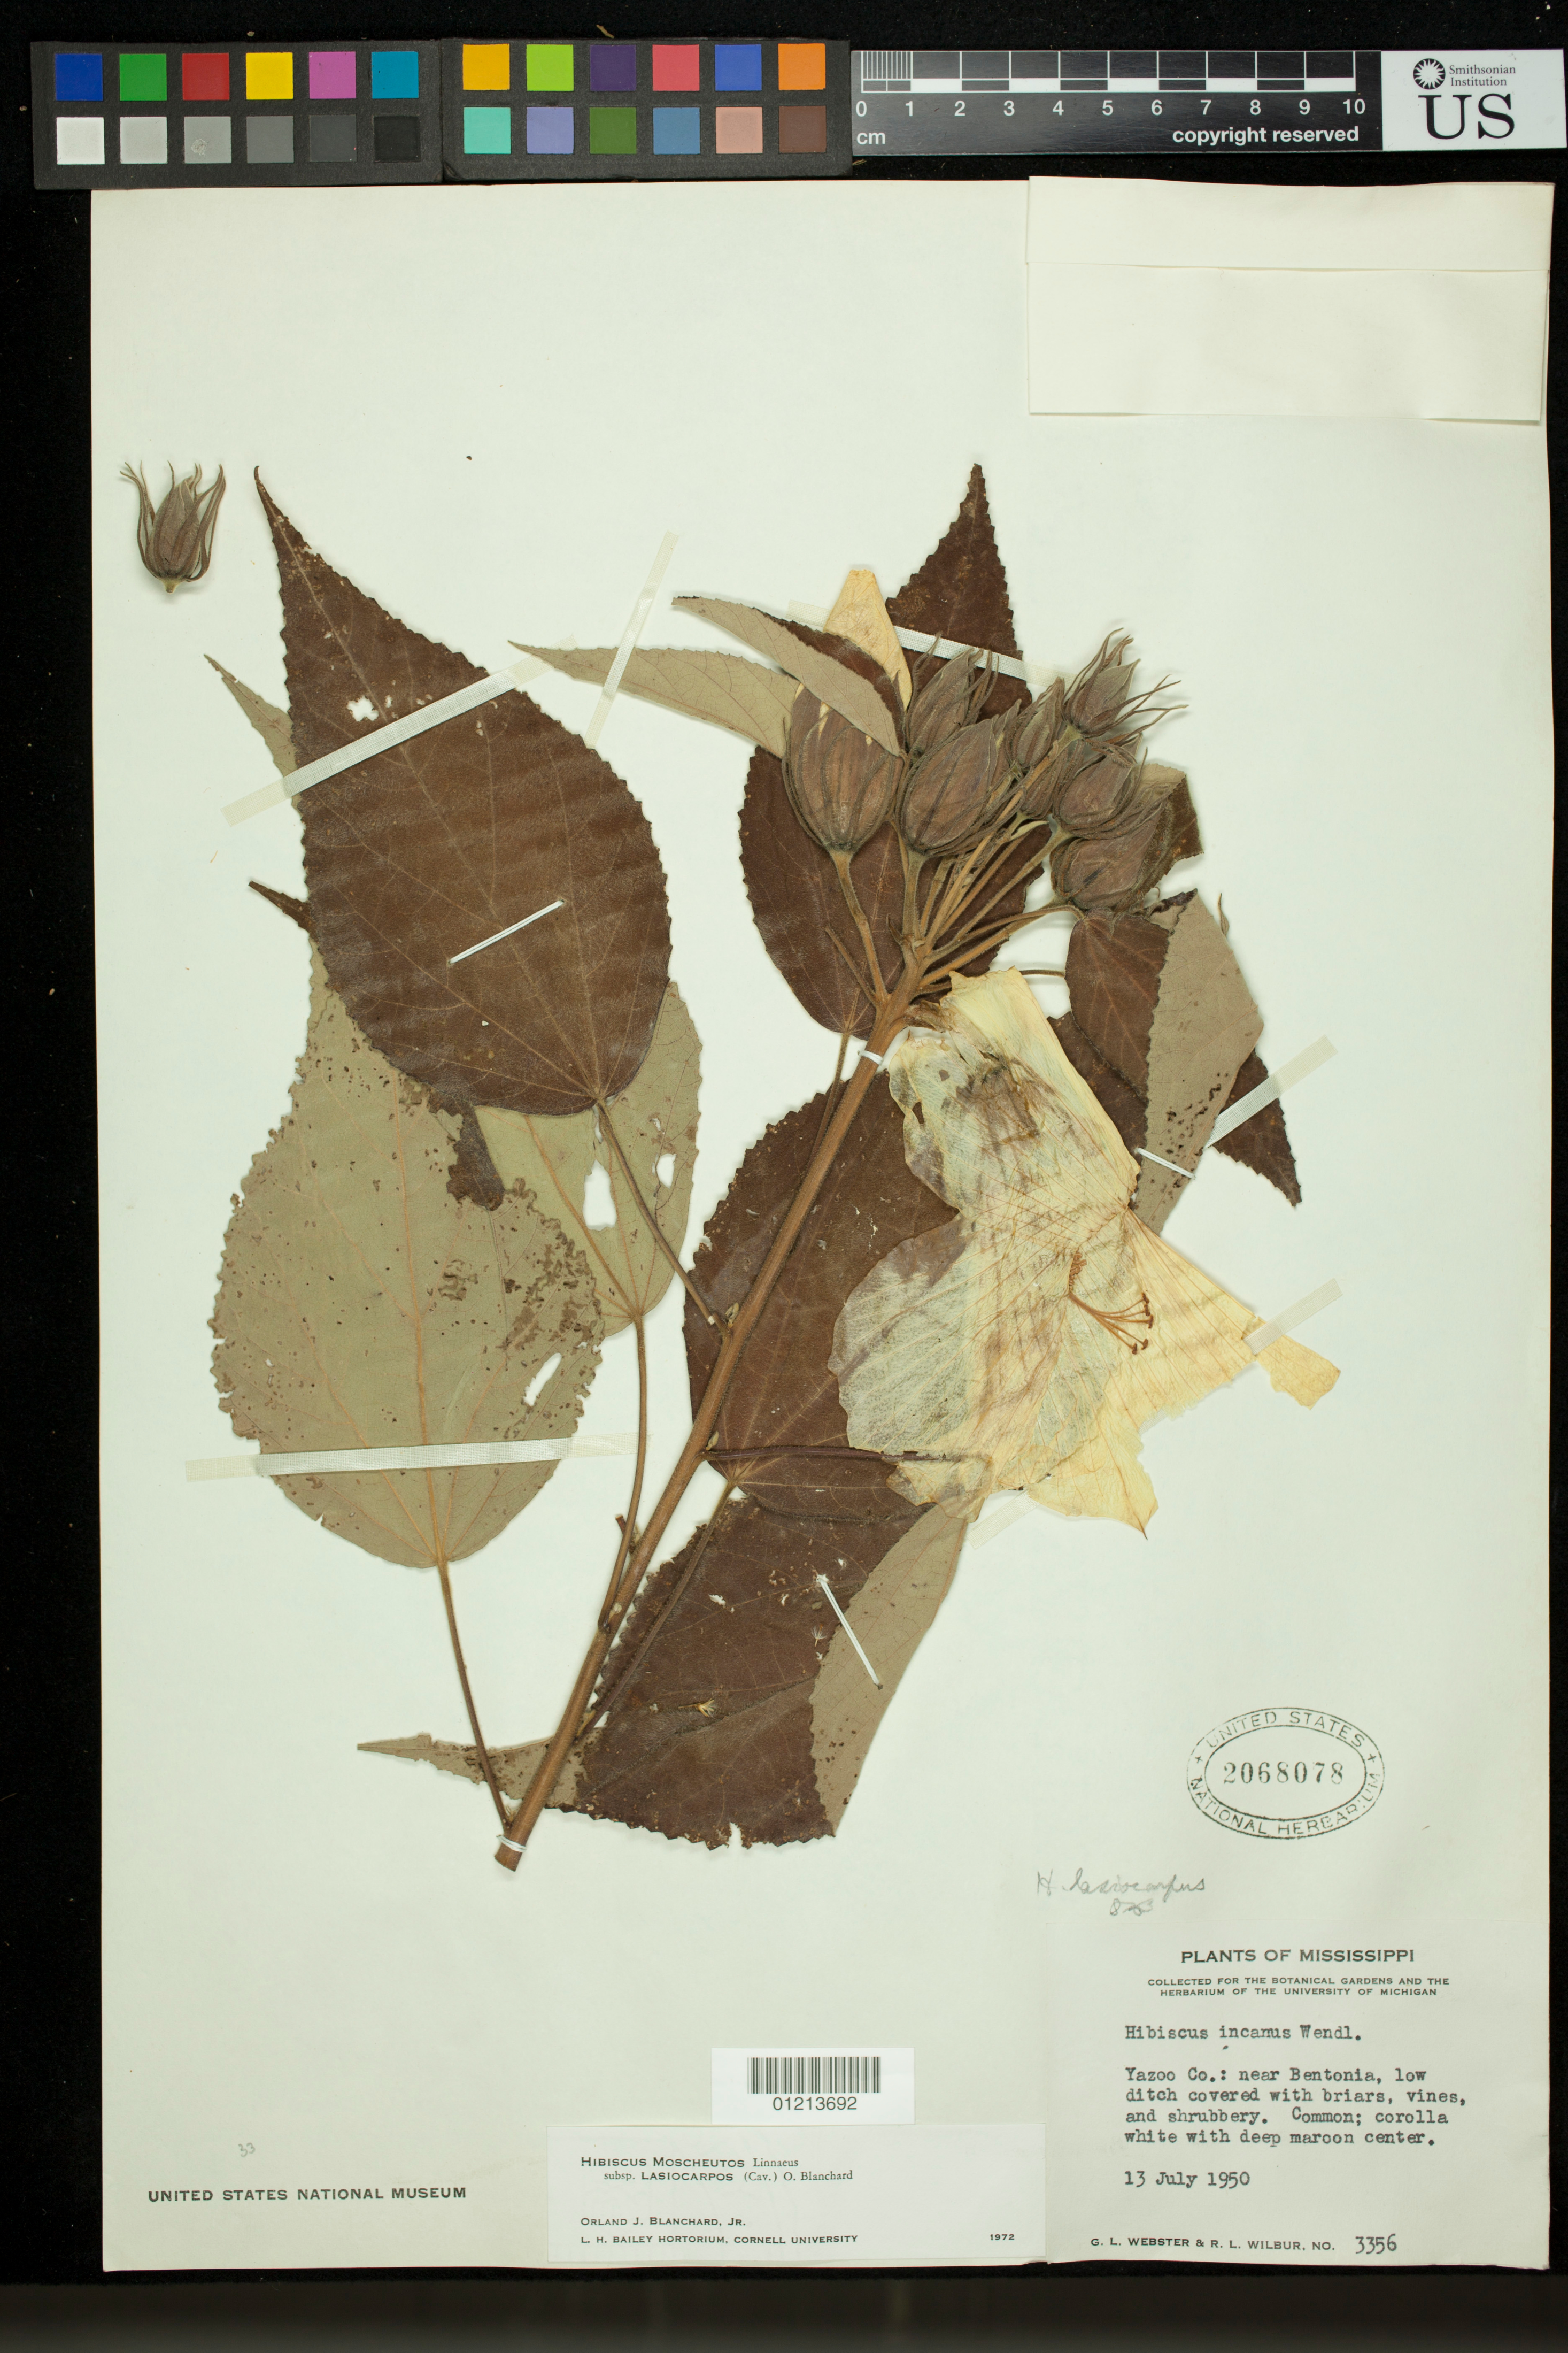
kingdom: Plantae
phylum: Tracheophyta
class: Magnoliopsida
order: Malvales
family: Malvaceae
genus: Hibiscus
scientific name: Hibiscus moscheutos subsp. lasiocarpos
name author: (Cav.) O.J. Blanch.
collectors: G. L. Webster & R. L. Wilbur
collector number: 3356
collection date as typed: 13 Jul 1950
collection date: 1950-07-13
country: United States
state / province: Mississippi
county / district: Yazoo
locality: Yazoo Co.: near Bentonia, low ditch covered with briars, vines, and shrubbery.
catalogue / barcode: US 2068078